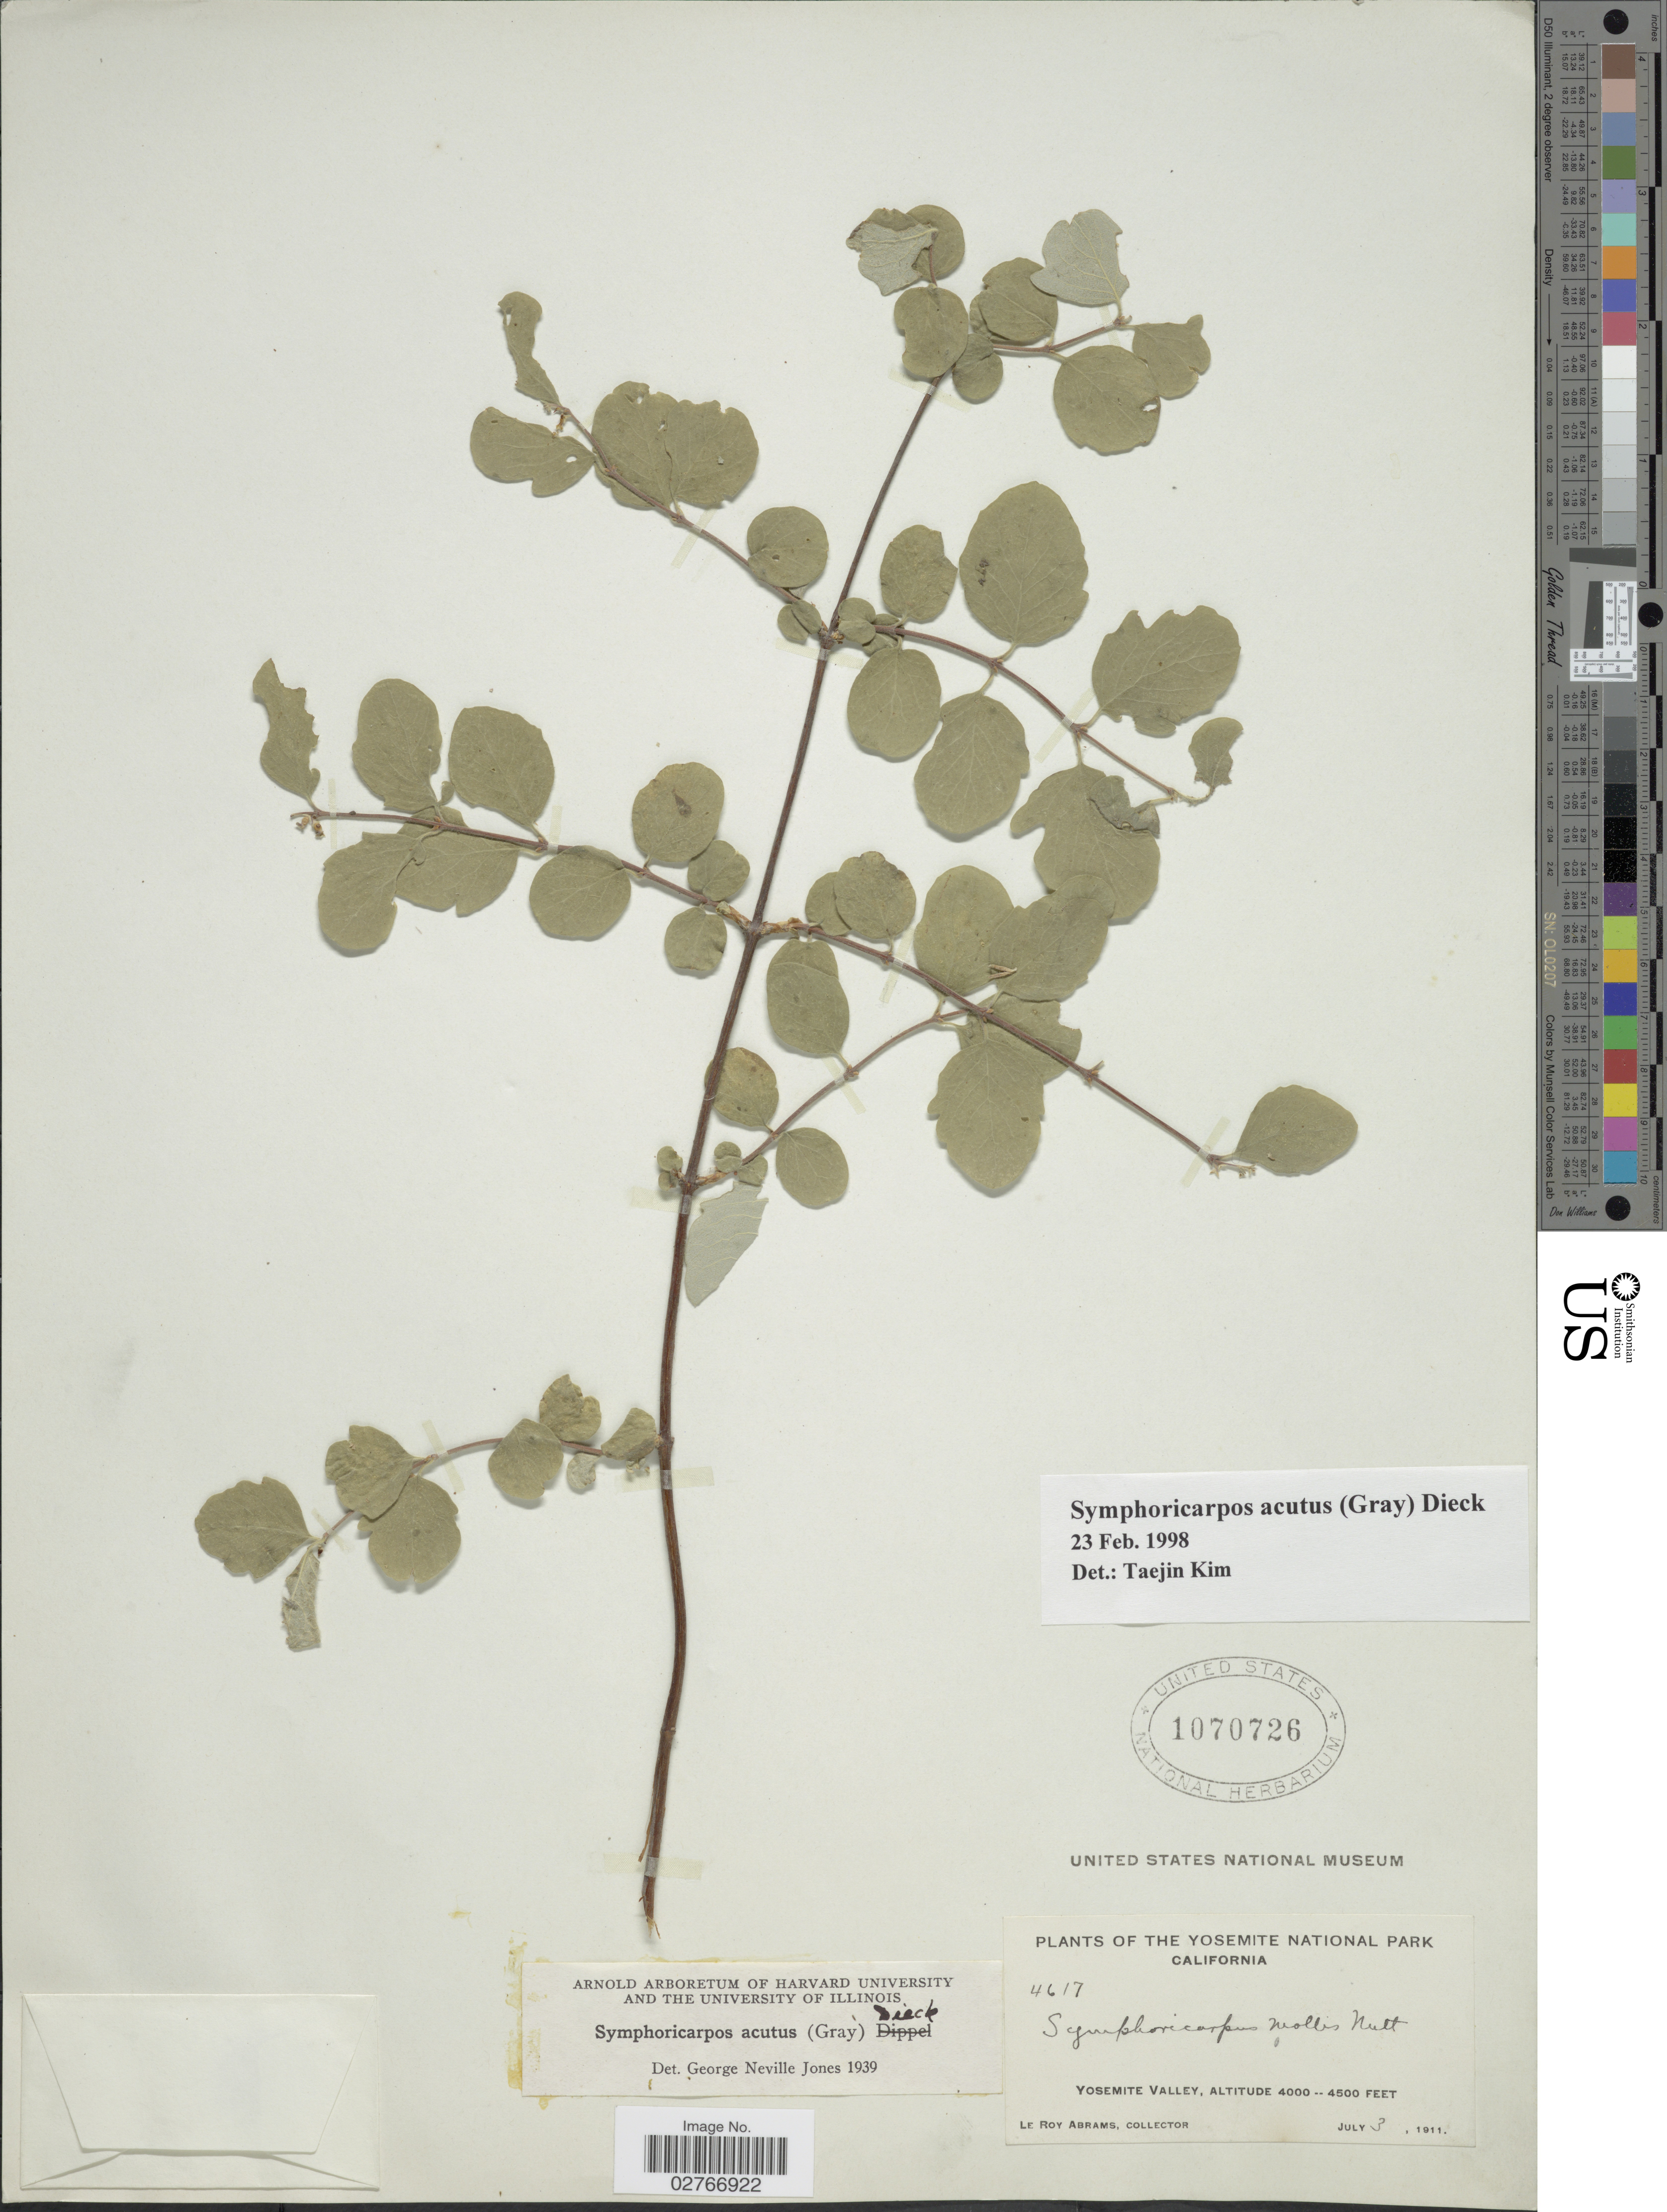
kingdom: Plantae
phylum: Tracheophyta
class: Magnoliopsida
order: Dipsacales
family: Caprifoliaceae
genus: Symphoricarpos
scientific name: Symphoricarpos acutus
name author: (A. Gray) Dieck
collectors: L. Abrams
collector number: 4617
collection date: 1911-07-03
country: United States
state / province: California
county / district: Mariposa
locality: Yosemite National Park. Yosemite Valley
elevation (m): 1219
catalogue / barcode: US 1070726